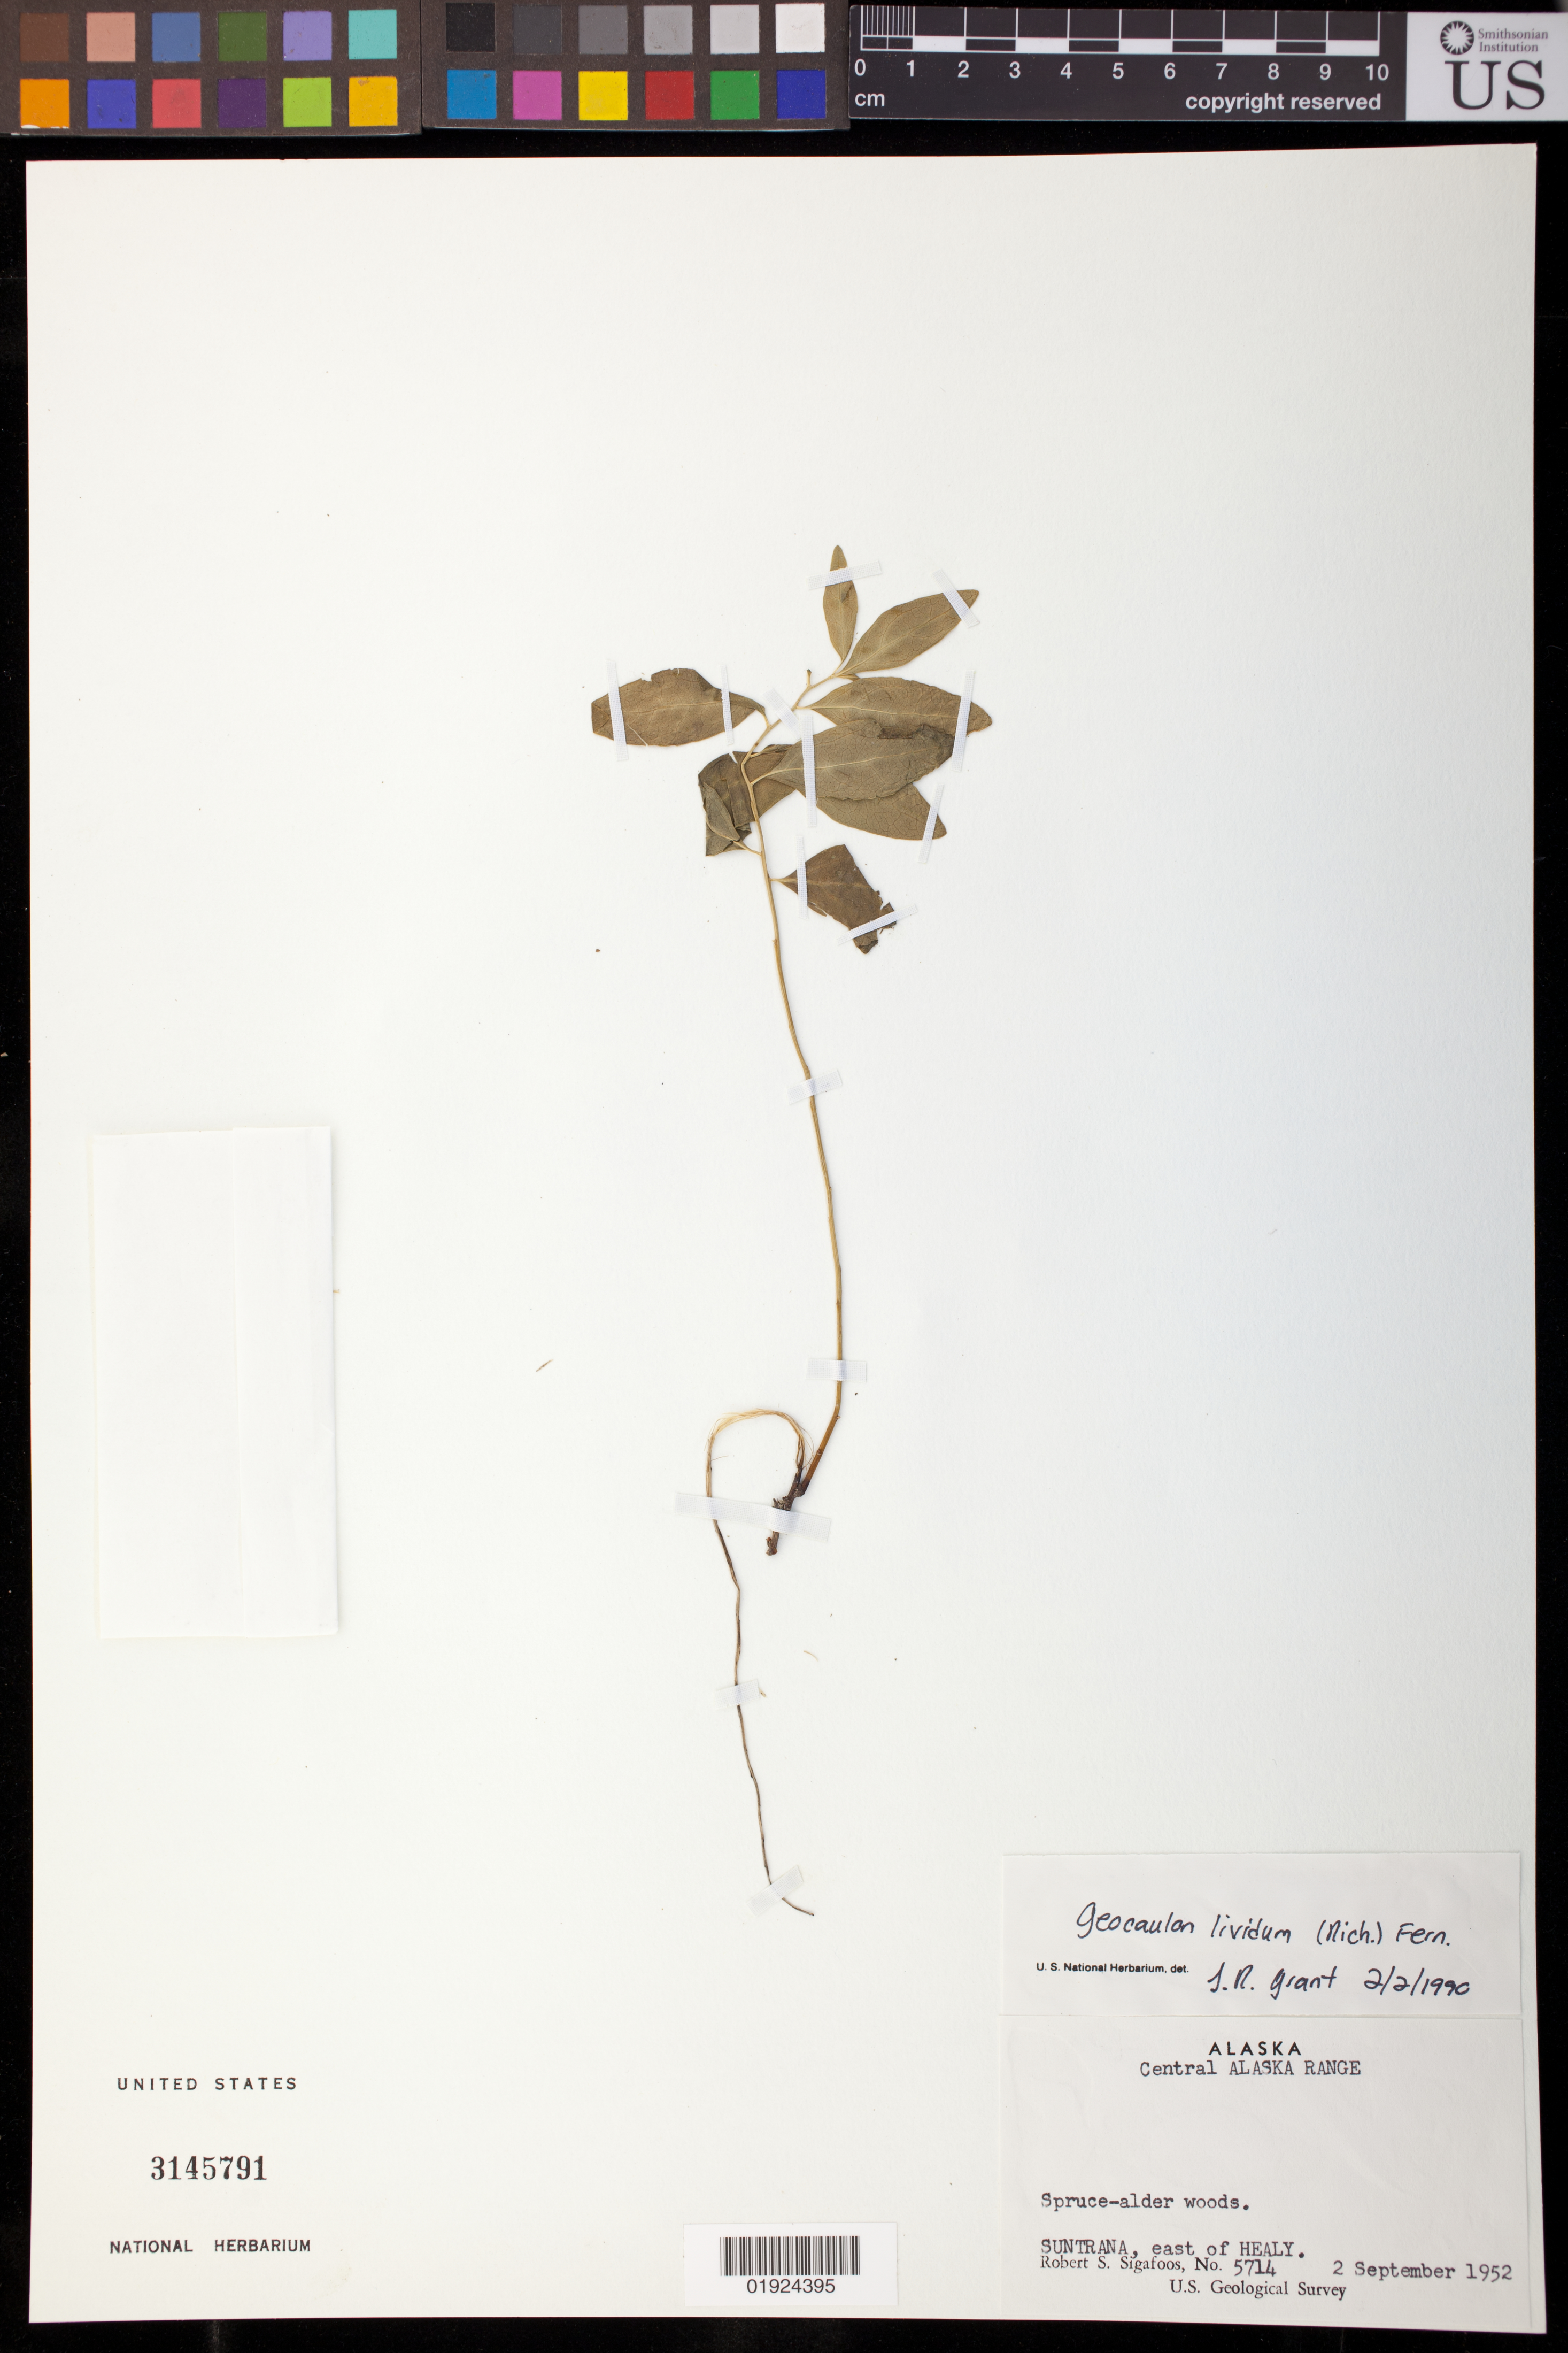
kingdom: Plantae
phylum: Tracheophyta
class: Magnoliopsida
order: Santalales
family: Comandraceae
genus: Geocaulon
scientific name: Geocaulon lividum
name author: (Richardson) Fernald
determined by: Grant, J. R.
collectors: R. Sigafoos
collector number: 5714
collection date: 1952-09-02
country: United States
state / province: Alaska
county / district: Denali Borough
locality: Suntrana, east of Healy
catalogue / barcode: US 3145791